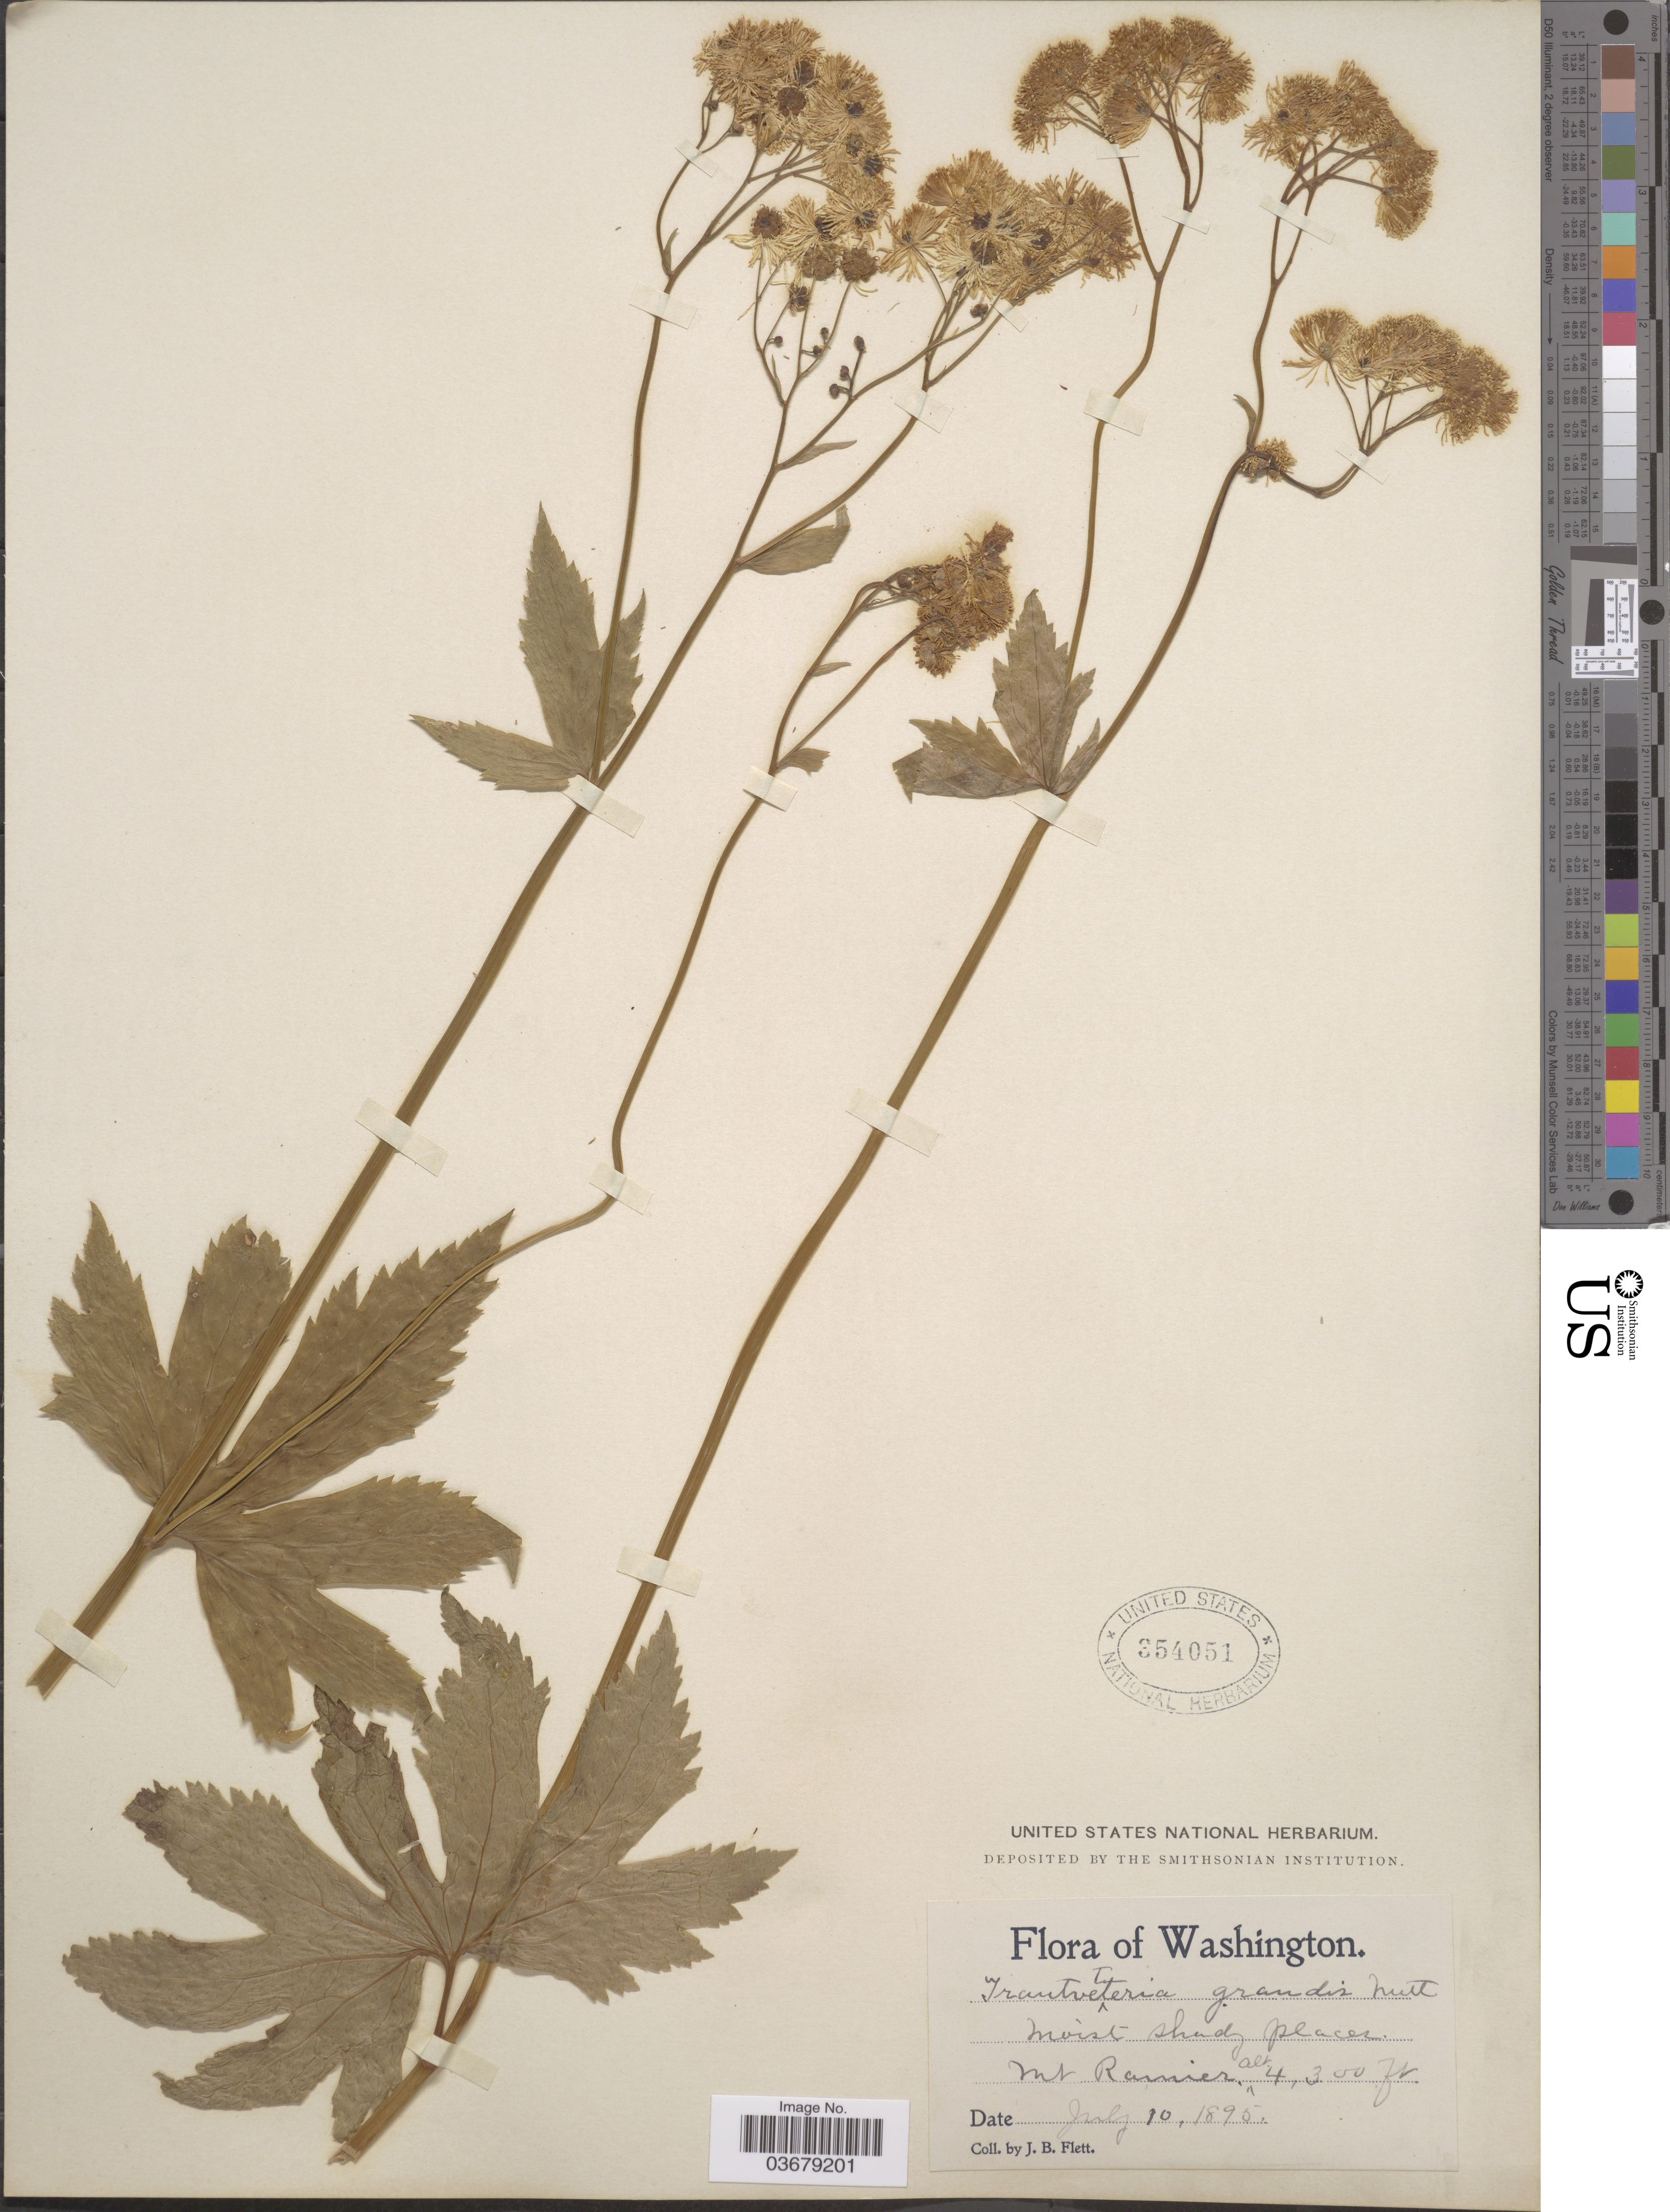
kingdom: Plantae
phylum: Tracheophyta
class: Magnoliopsida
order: Ranunculales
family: Ranunculaceae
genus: Trautvetteria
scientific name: Trautvetteria caroliniensis var. grandis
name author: (Water) Vail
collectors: J. Flett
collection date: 1895-07-10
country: United States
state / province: Washington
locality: Mt. Rainier.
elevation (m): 1311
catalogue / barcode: US 354051